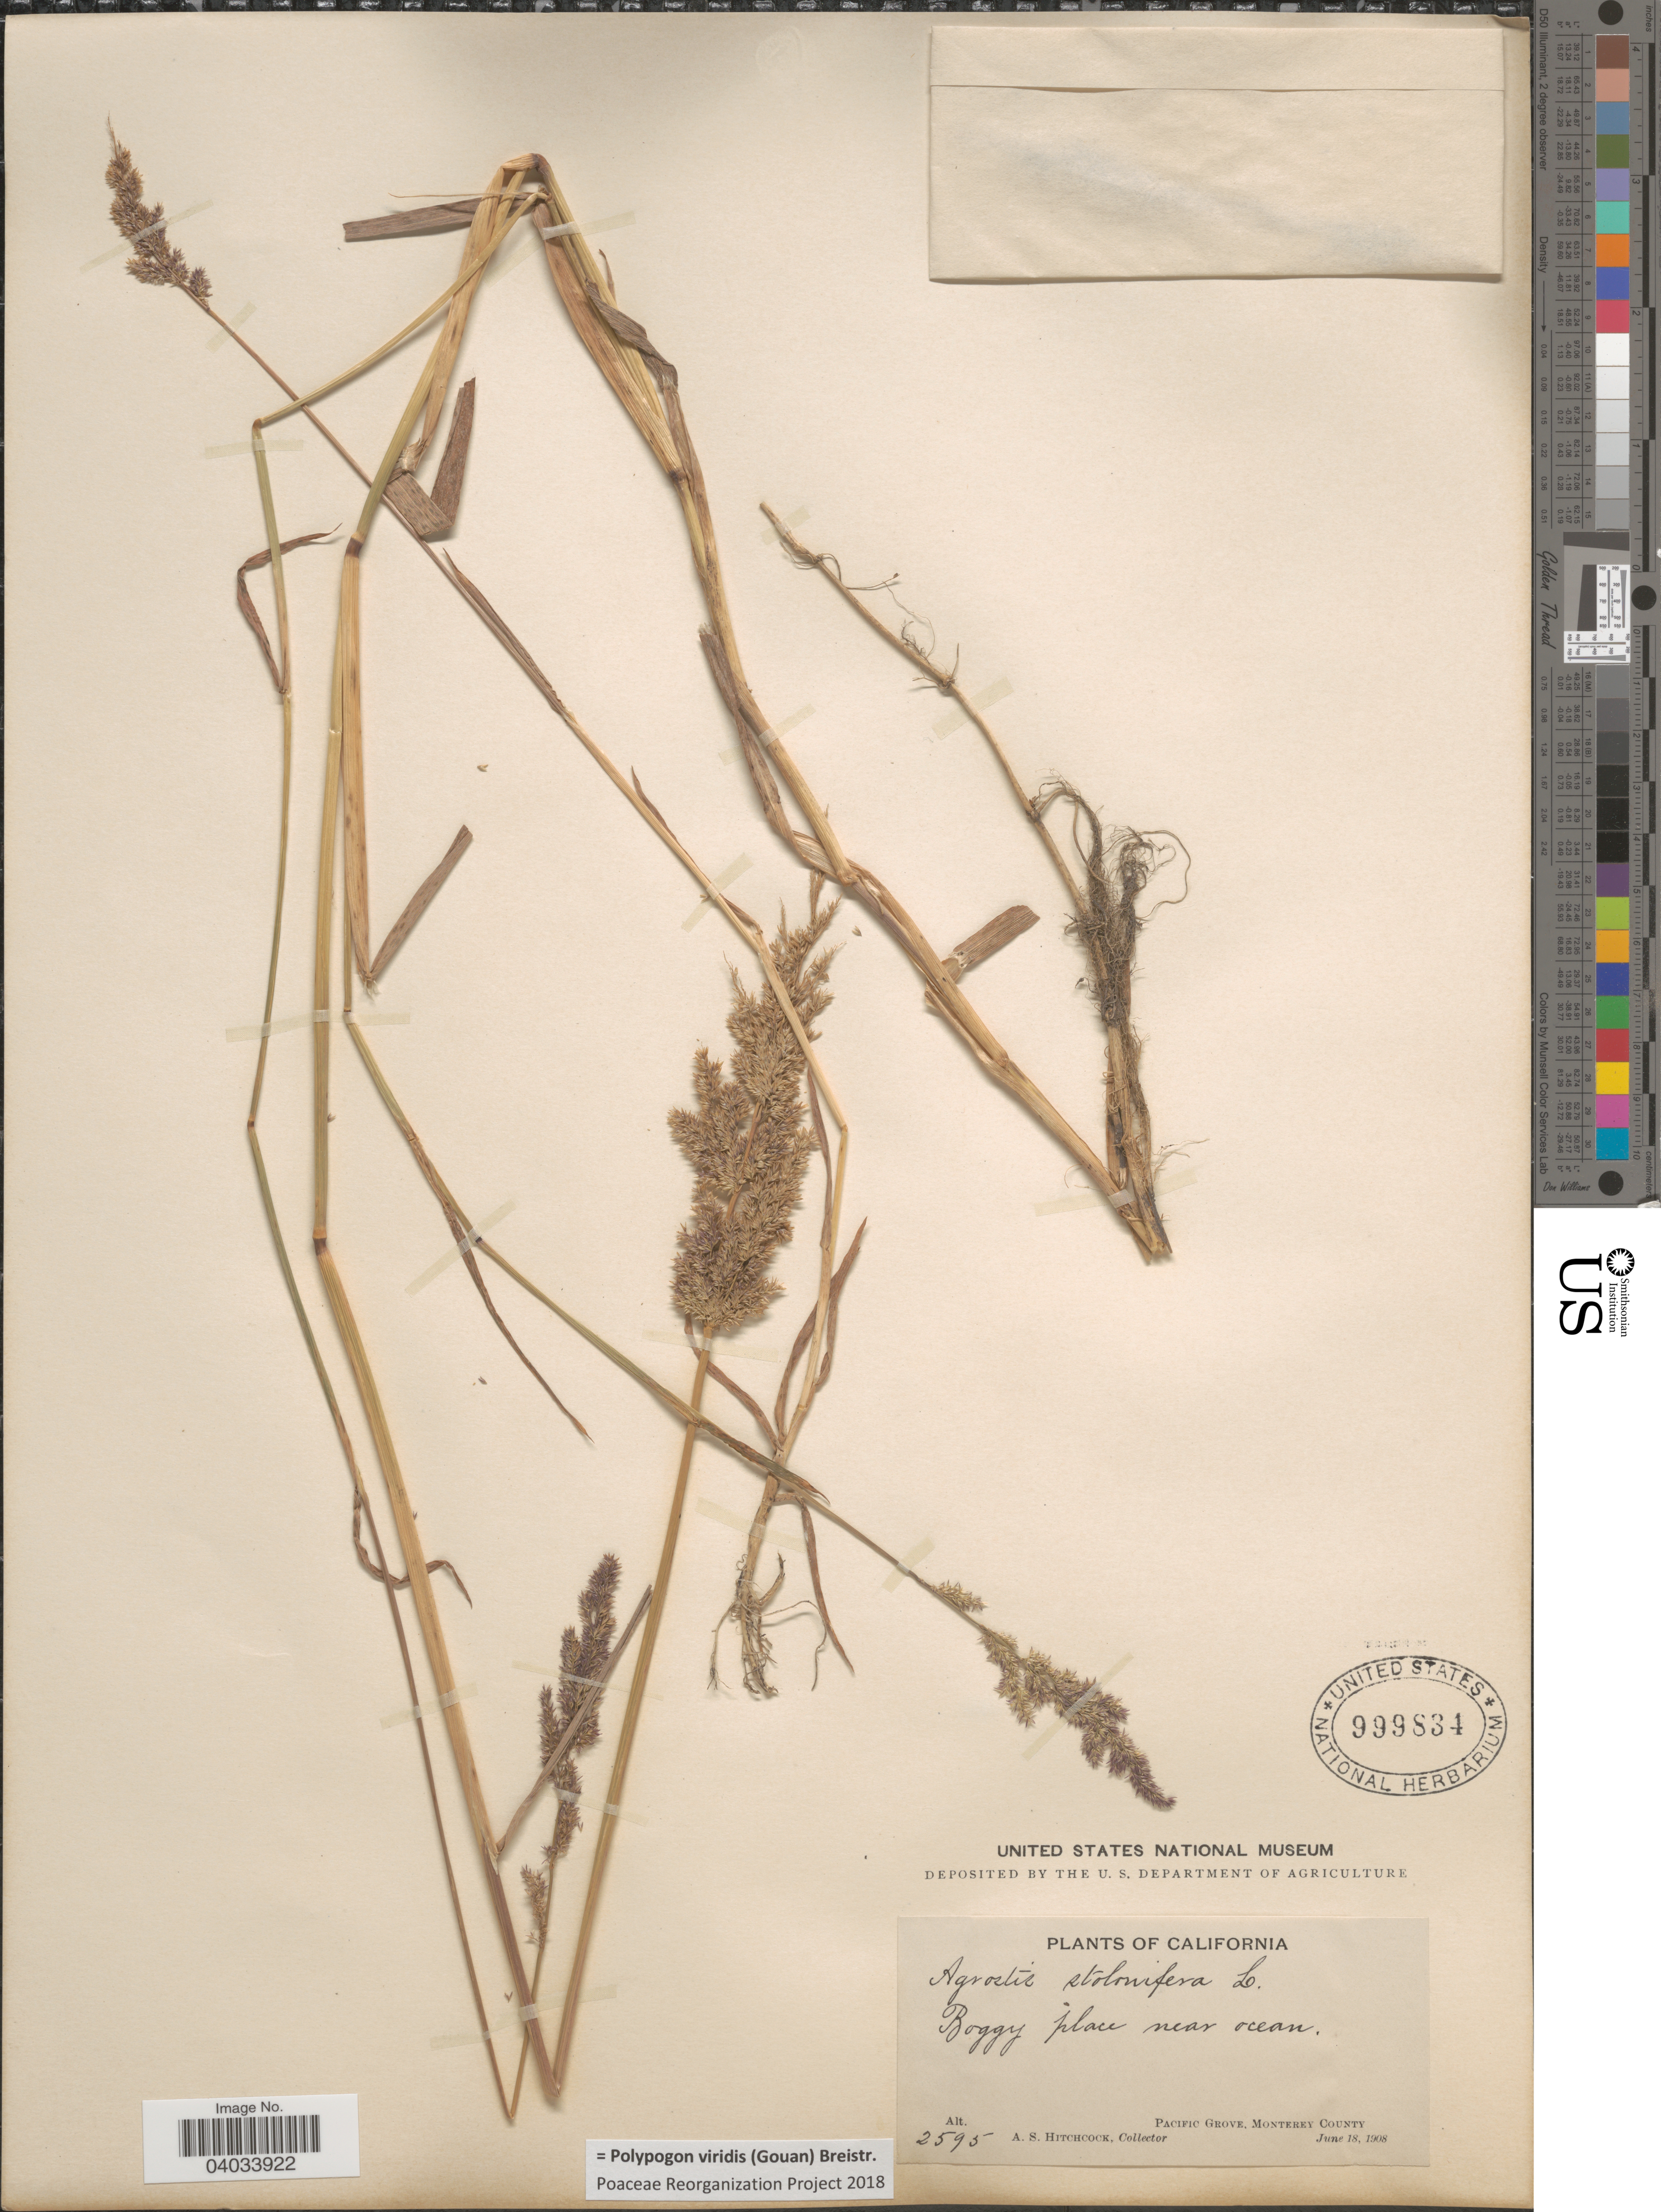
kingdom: Plantae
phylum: Tracheophyta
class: Liliopsida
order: Poales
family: Poaceae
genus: Polypogon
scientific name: Polypogon viridis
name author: (Gouan) Breistroffer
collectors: A. S. Hitchcock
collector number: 2595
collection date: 1908-06-18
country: United States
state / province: California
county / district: Monterey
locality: Boggy place near ocean. Pacific Grove, Monterey County.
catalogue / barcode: US 999834